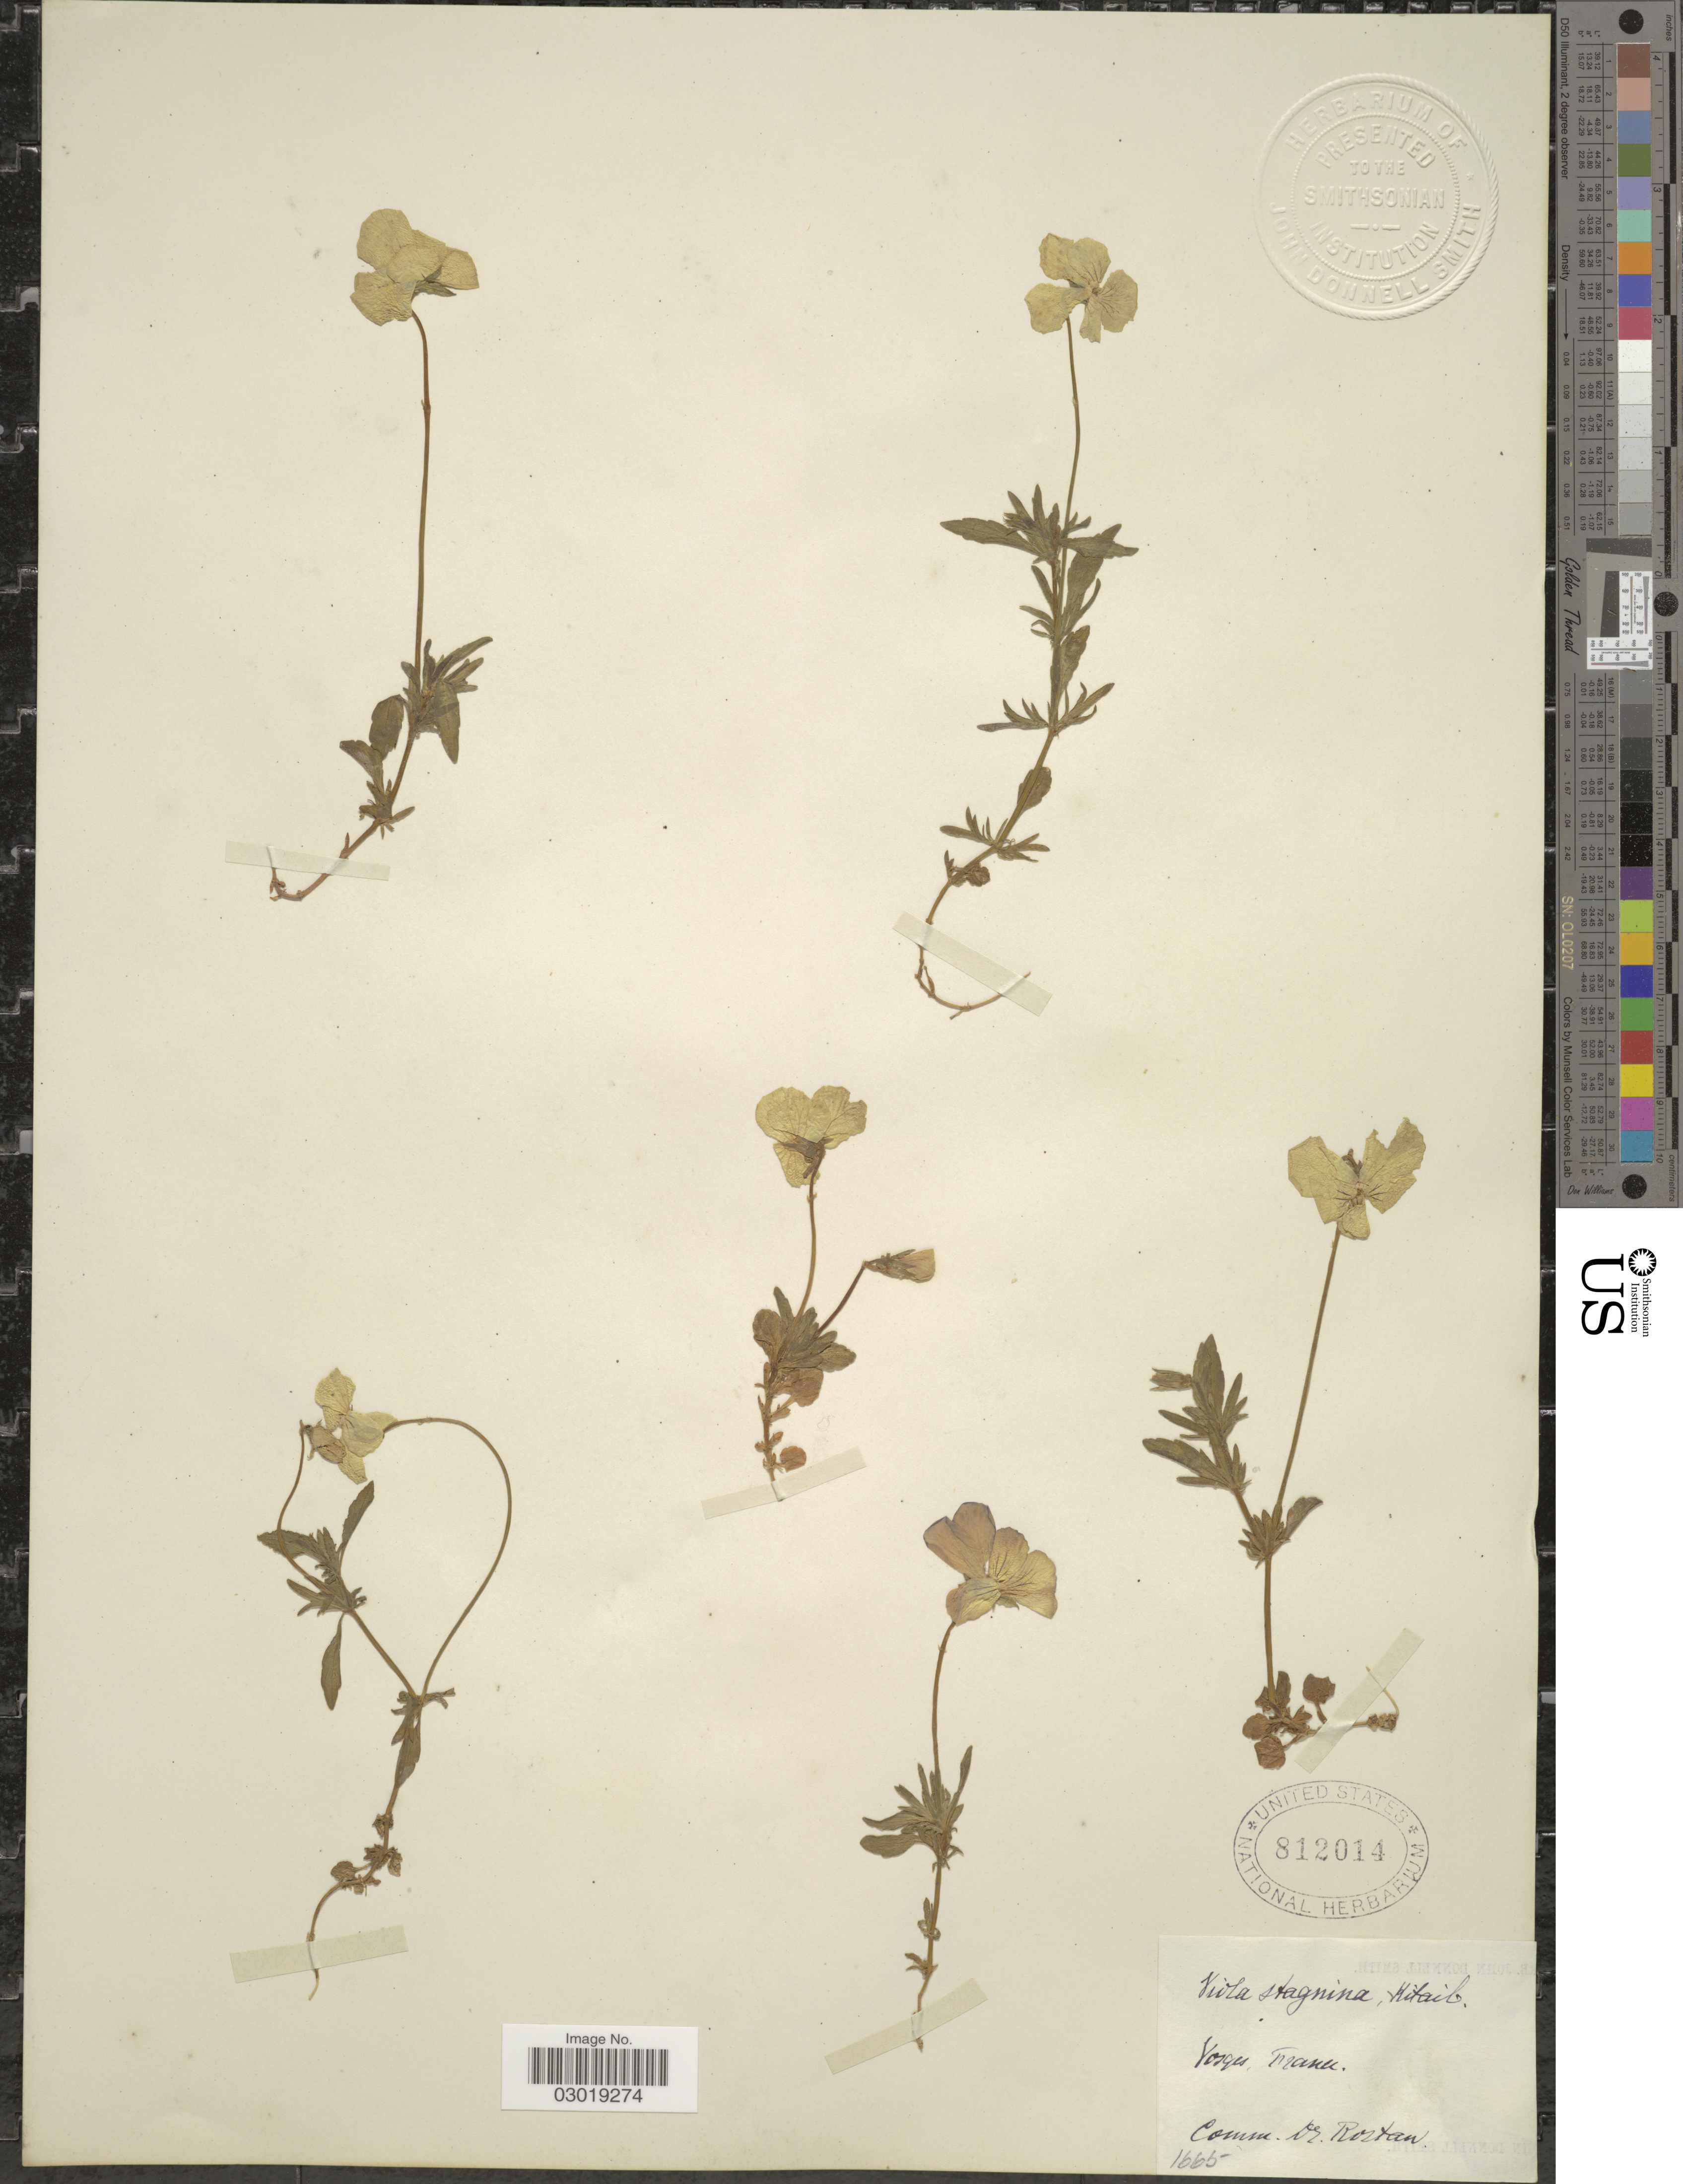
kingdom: Plantae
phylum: Tracheophyta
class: Magnoliopsida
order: Malpighiales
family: Violaceae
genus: Viola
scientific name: Viola stagnina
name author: Kit.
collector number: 1665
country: France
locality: Vosges.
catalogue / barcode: US 812014